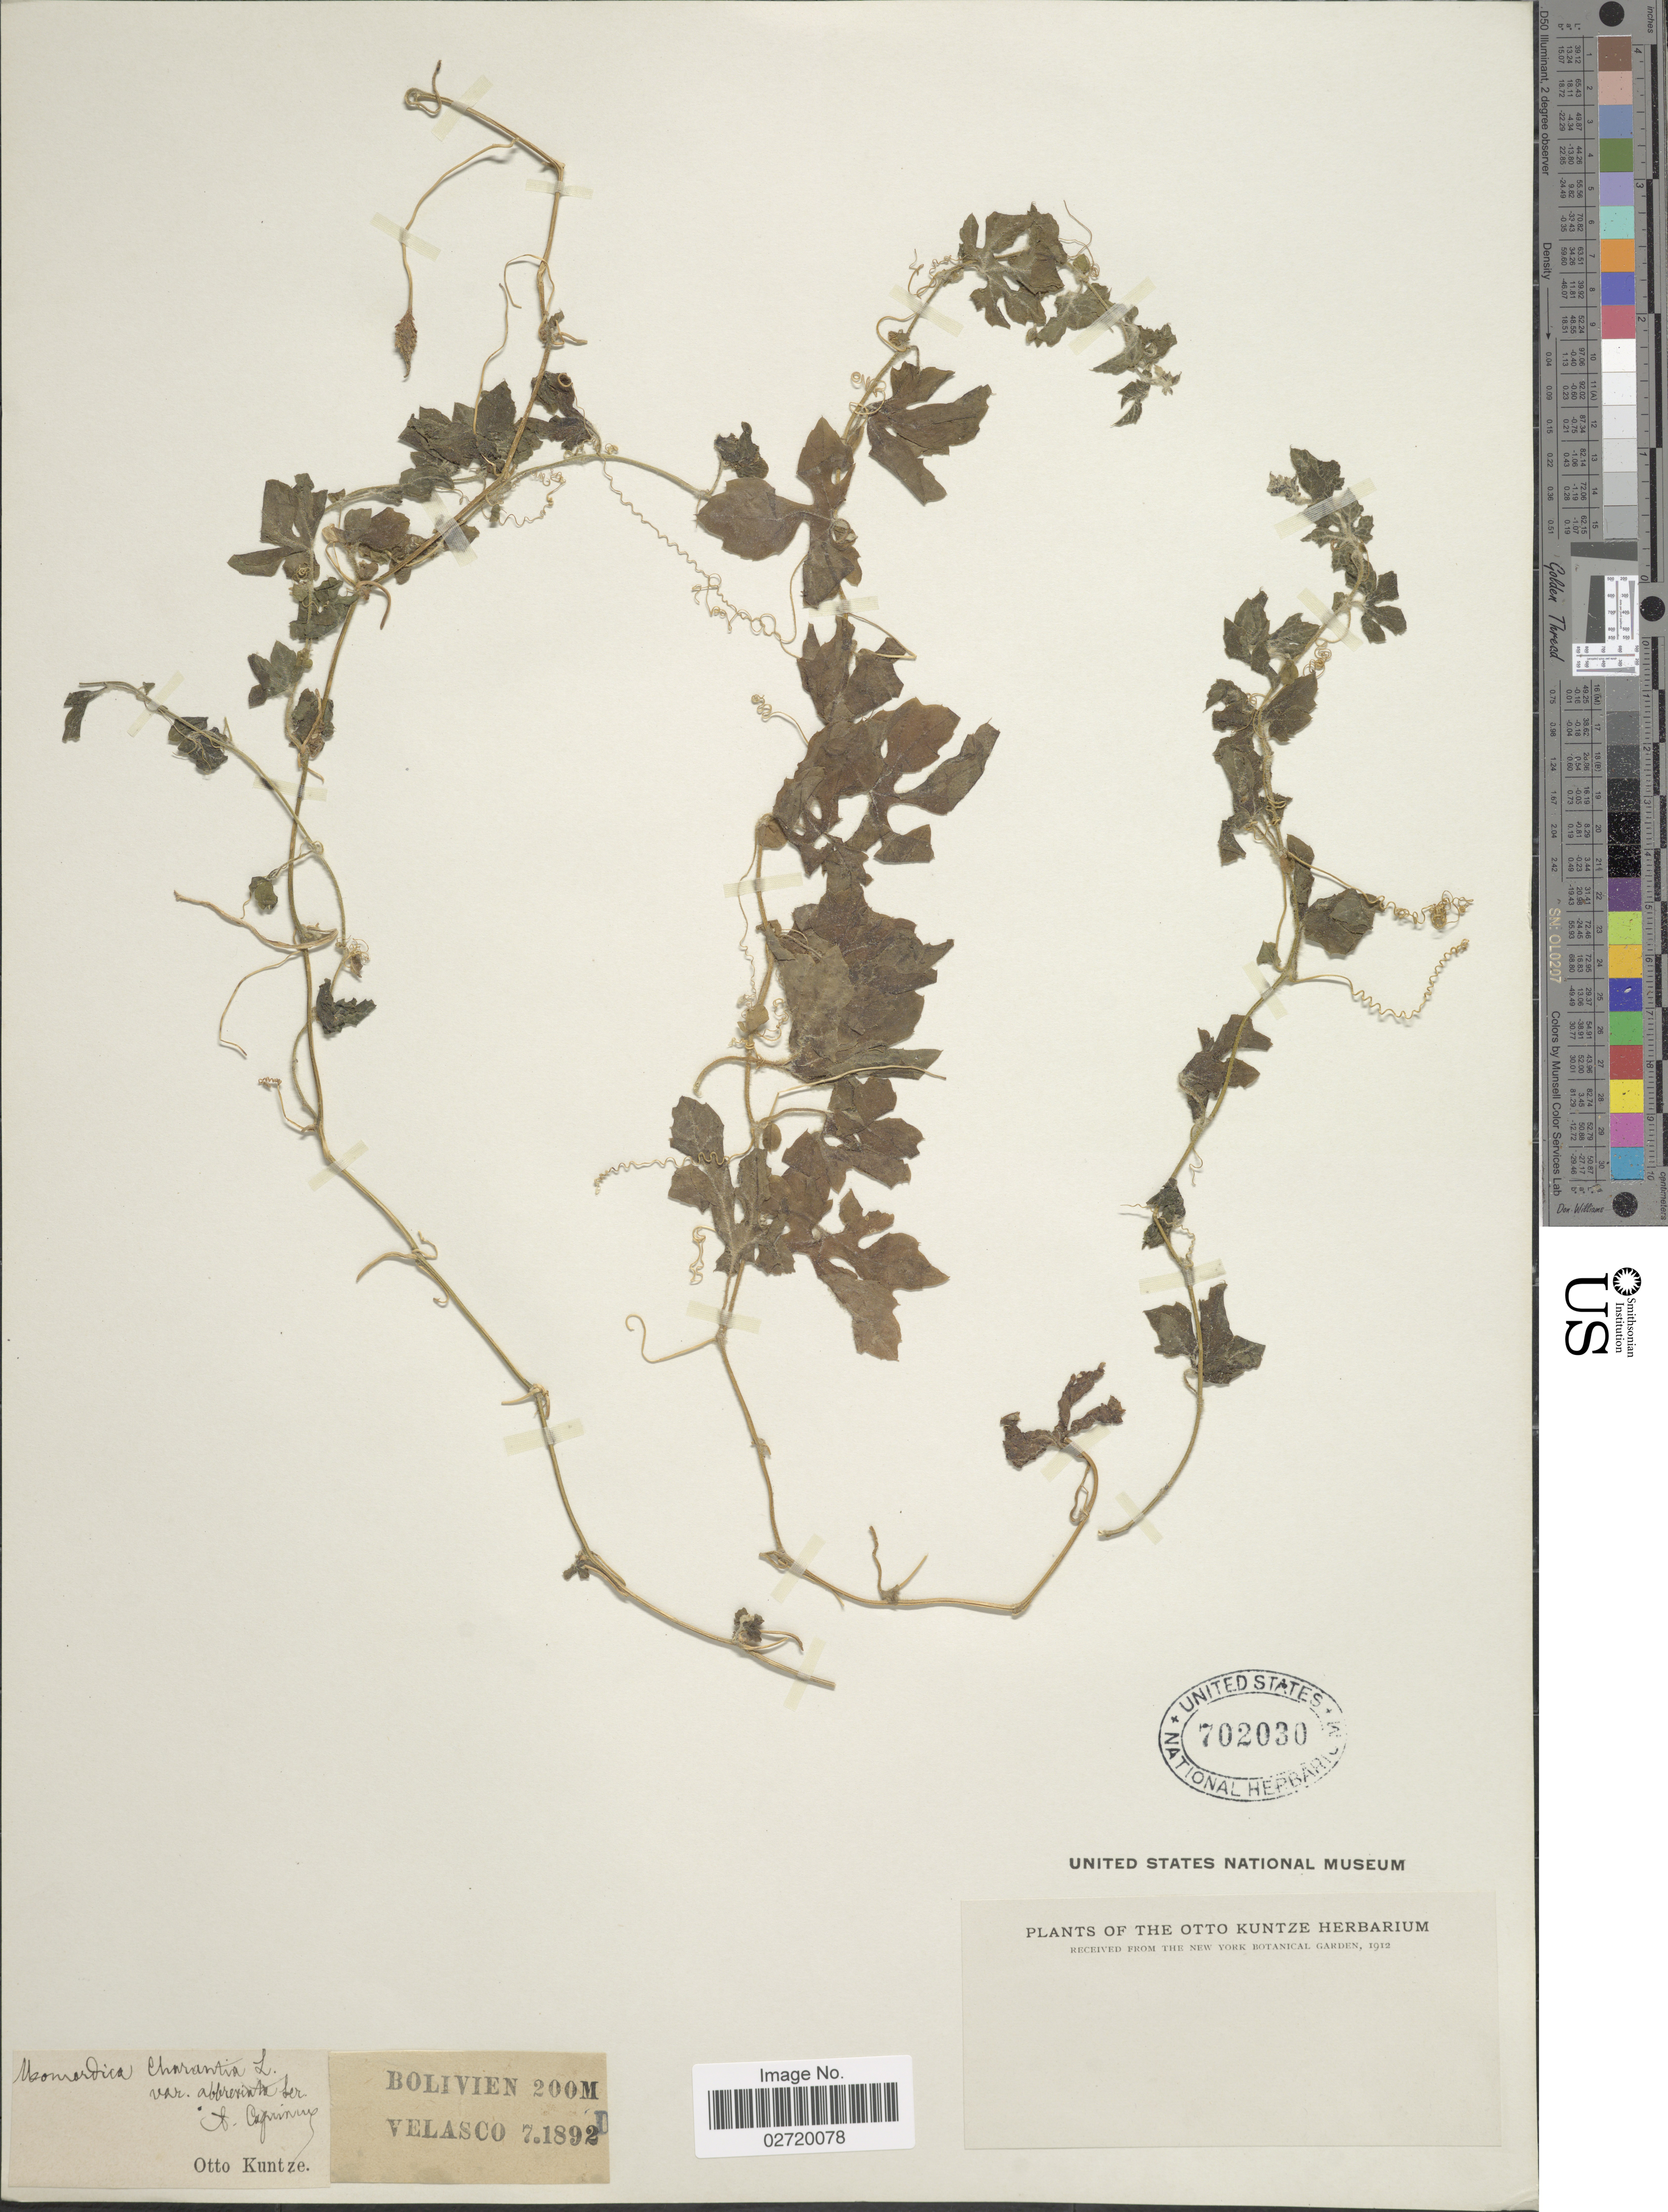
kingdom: Plantae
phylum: Tracheophyta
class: Magnoliopsida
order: Cucurbitales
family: Cucurbitaceae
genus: Momordica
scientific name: Momordica charantia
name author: L.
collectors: C.E.O. Kuntze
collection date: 1892-07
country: Bolivia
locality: Velasco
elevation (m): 200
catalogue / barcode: US 702030